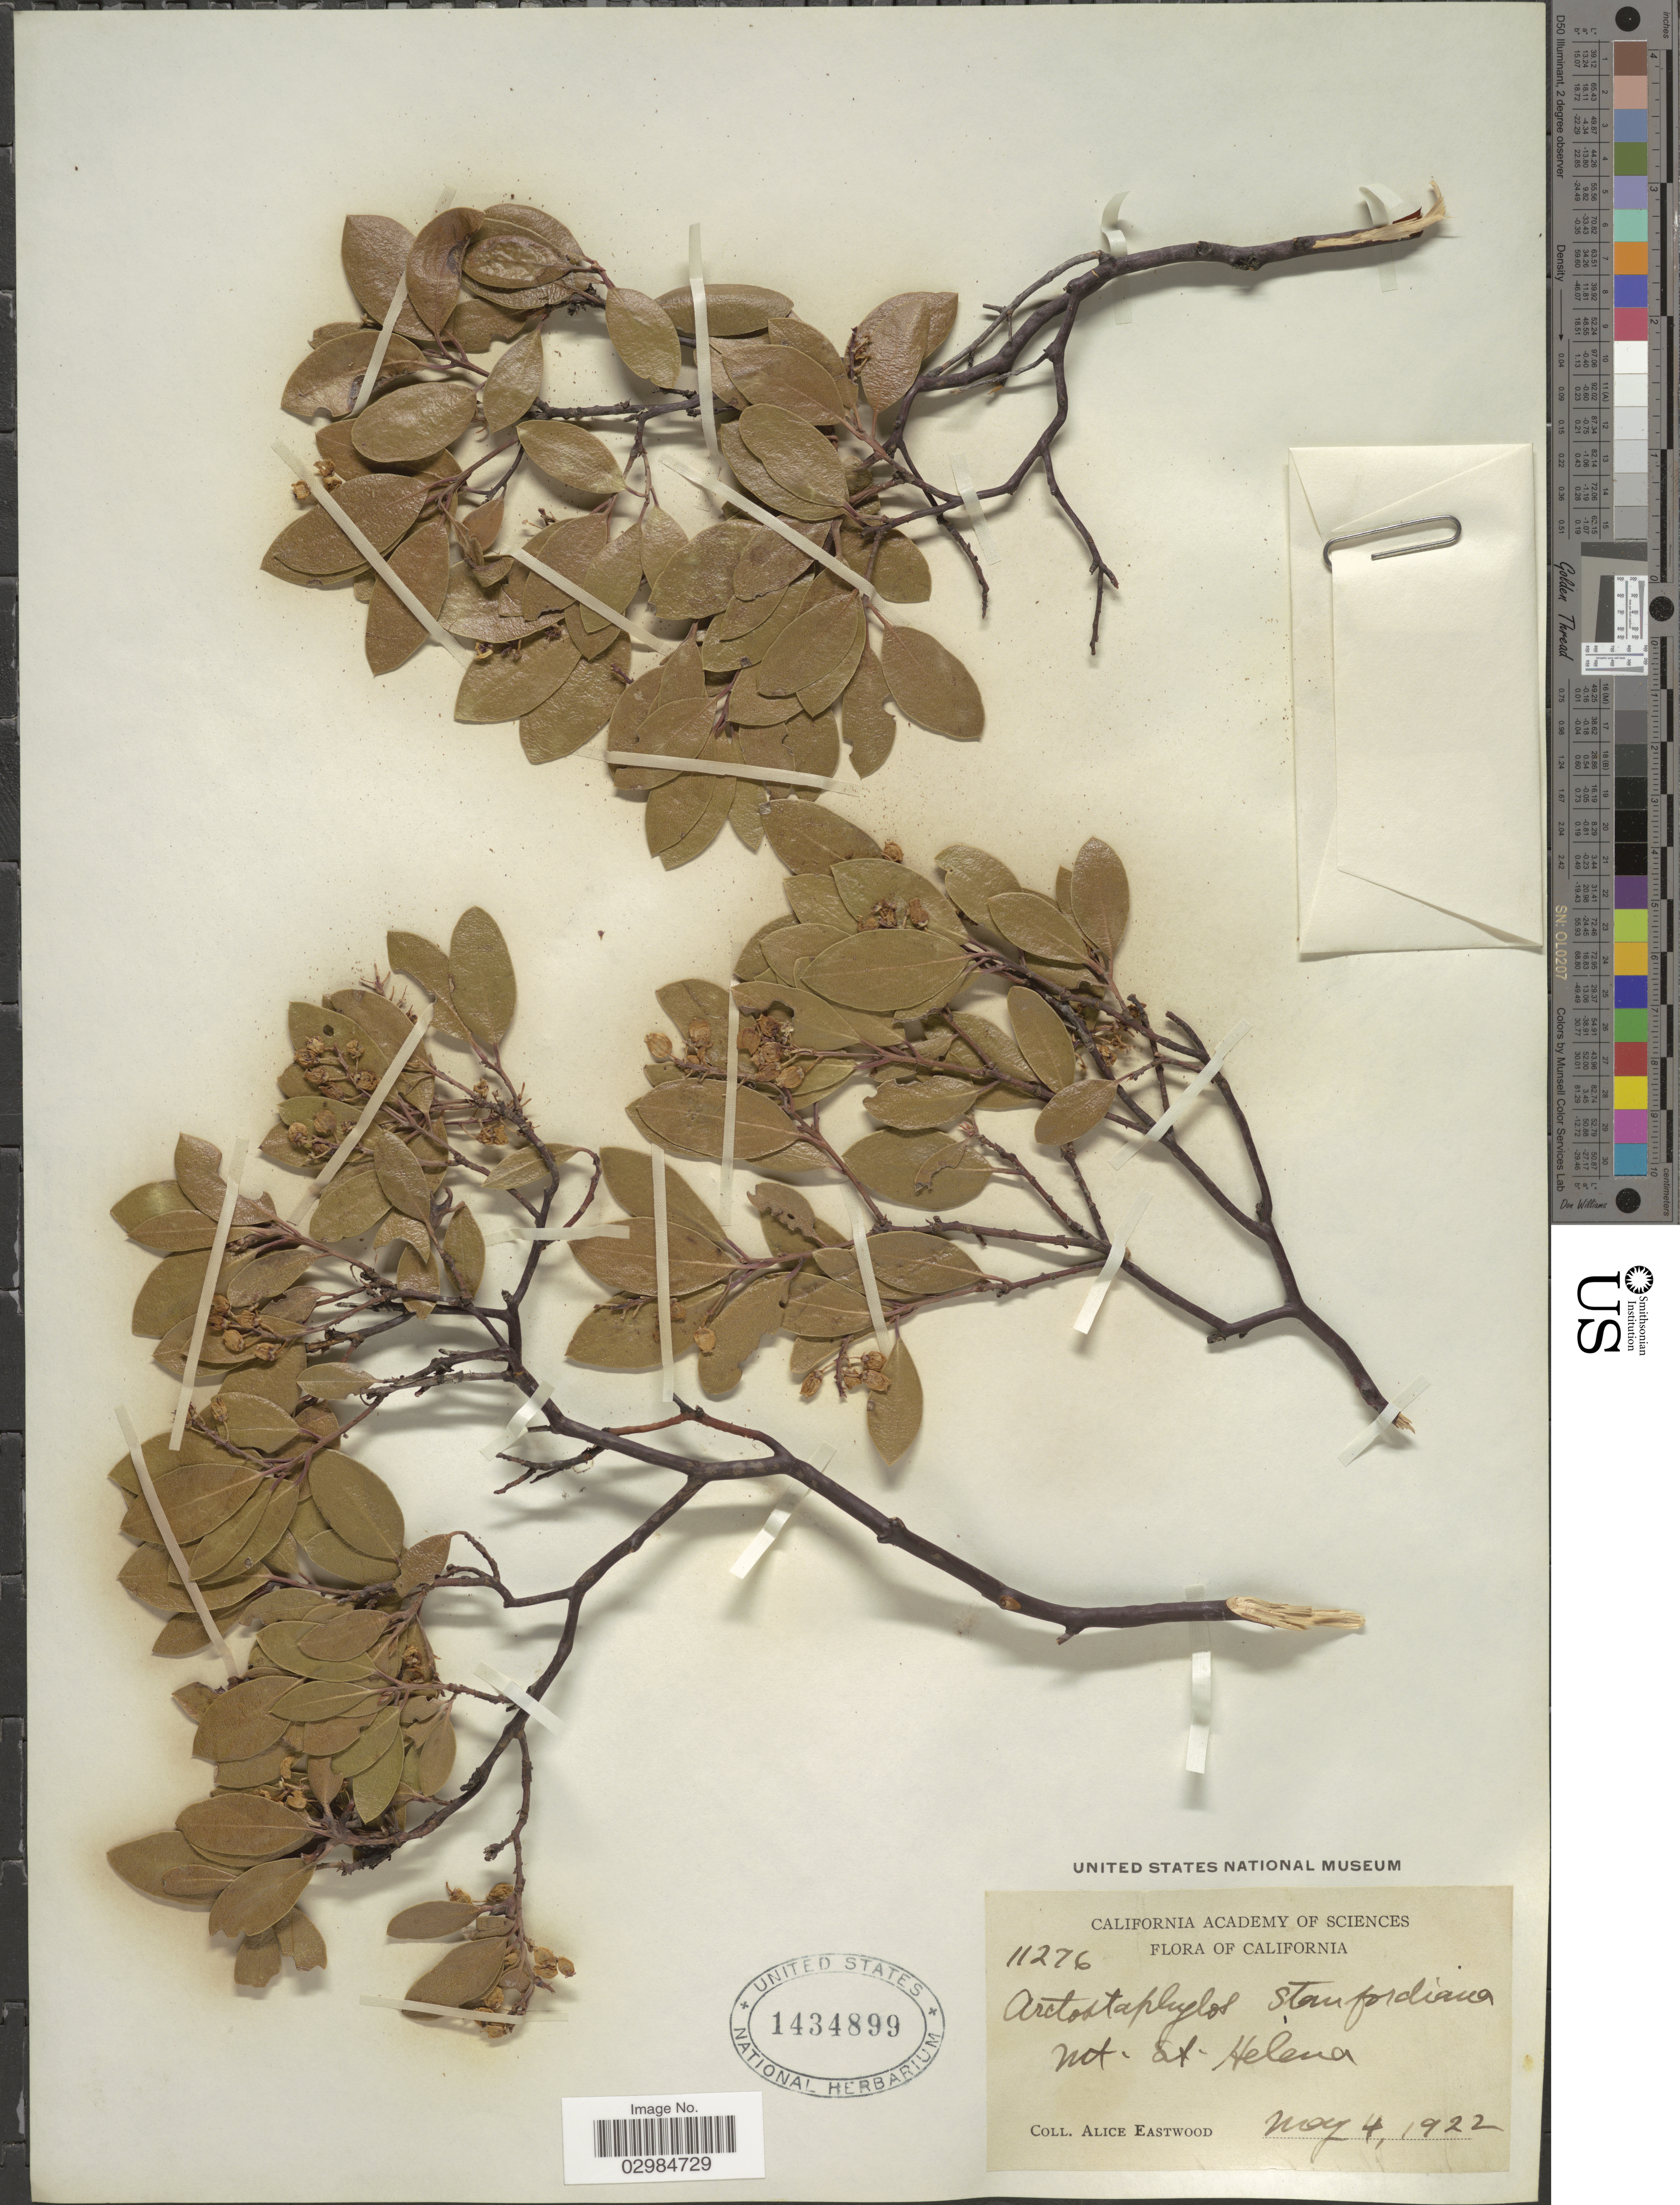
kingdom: Plantae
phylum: Tracheophyta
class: Magnoliopsida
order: Ericales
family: Ericaceae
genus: Arctostaphylos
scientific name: Arctostaphylos stanfordiana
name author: Parry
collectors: A. Eastwood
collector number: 11276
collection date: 1922-05-04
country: United States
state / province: California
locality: Mt. St-Helena.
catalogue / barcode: US 1434899